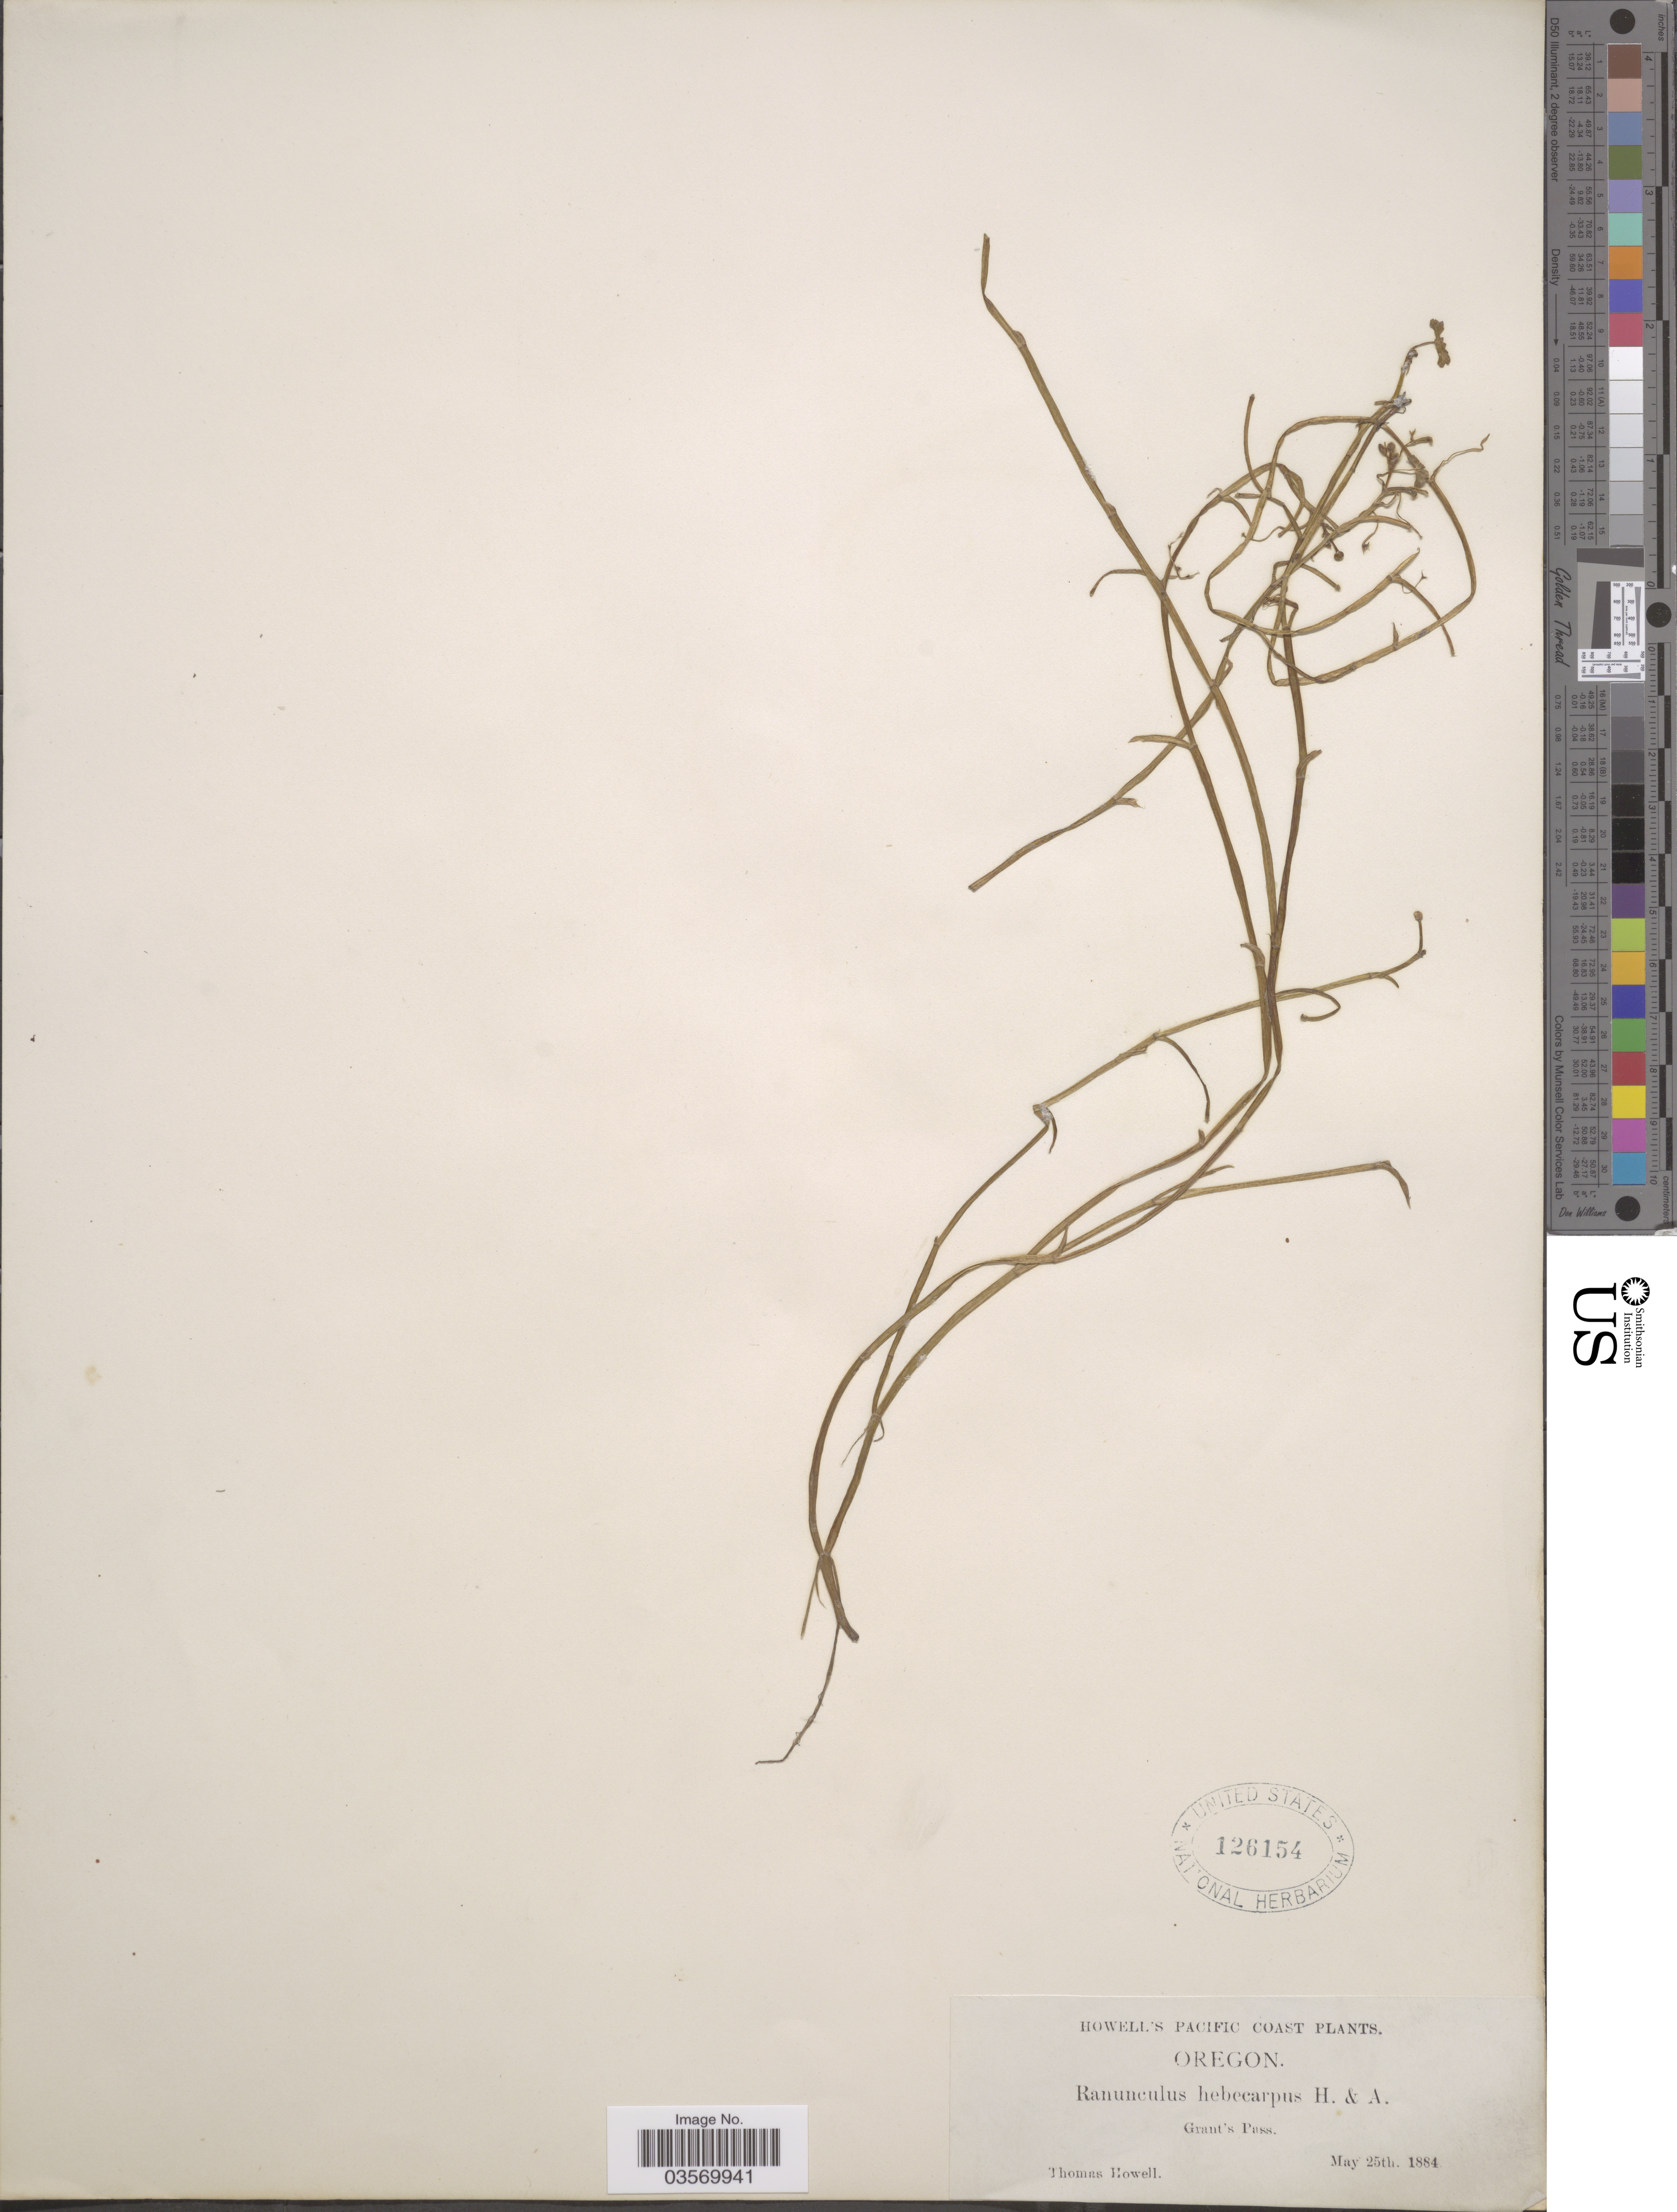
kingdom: Plantae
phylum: Tracheophyta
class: Magnoliopsida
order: Ranunculales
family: Ranunculaceae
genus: Ranunculus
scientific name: Ranunculus hebecarpus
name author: Hook. & Arn.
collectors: T. Howell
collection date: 1884-05-25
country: United States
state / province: Oregon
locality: Pacific Coast. Grant's Pass.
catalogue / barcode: US 126154